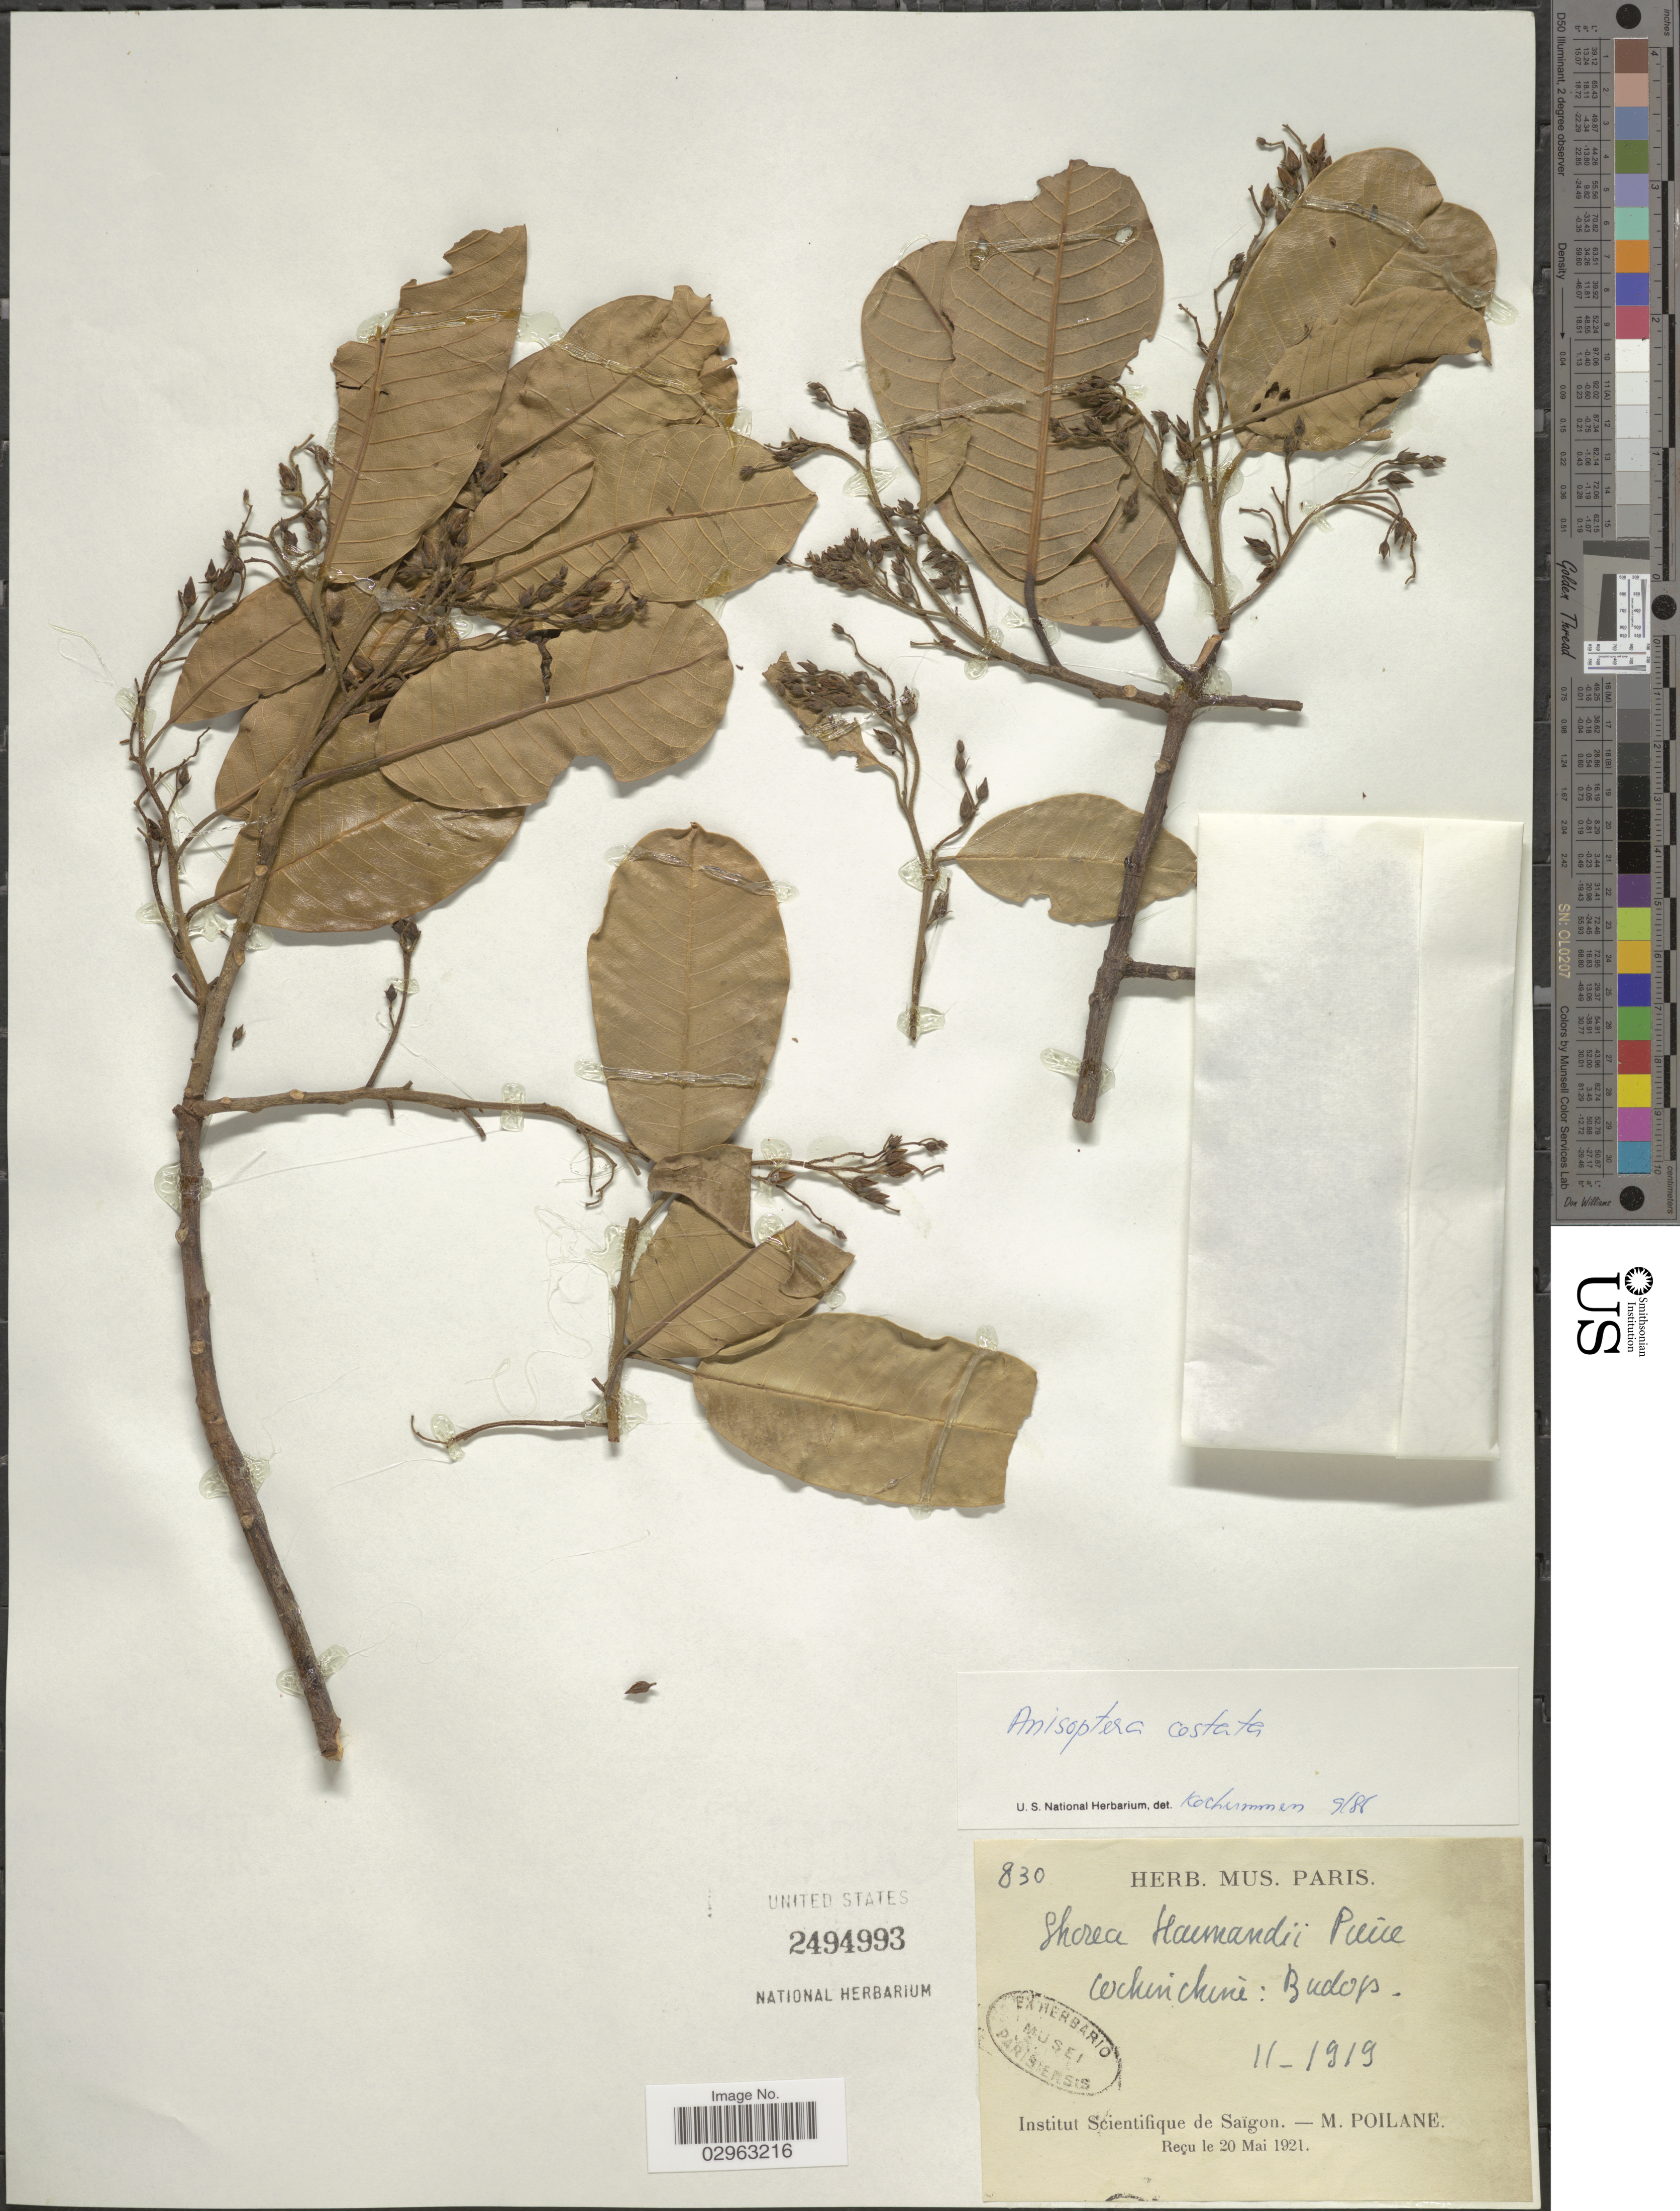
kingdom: Plantae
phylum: Tracheophyta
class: Magnoliopsida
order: Malvales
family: Dipterocarpaceae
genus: Anisoptera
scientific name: Anisoptera costata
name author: Korth.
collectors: M. Poilane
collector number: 830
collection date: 1919-11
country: Vietnam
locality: Cochinchine Budop.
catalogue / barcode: US 2494993